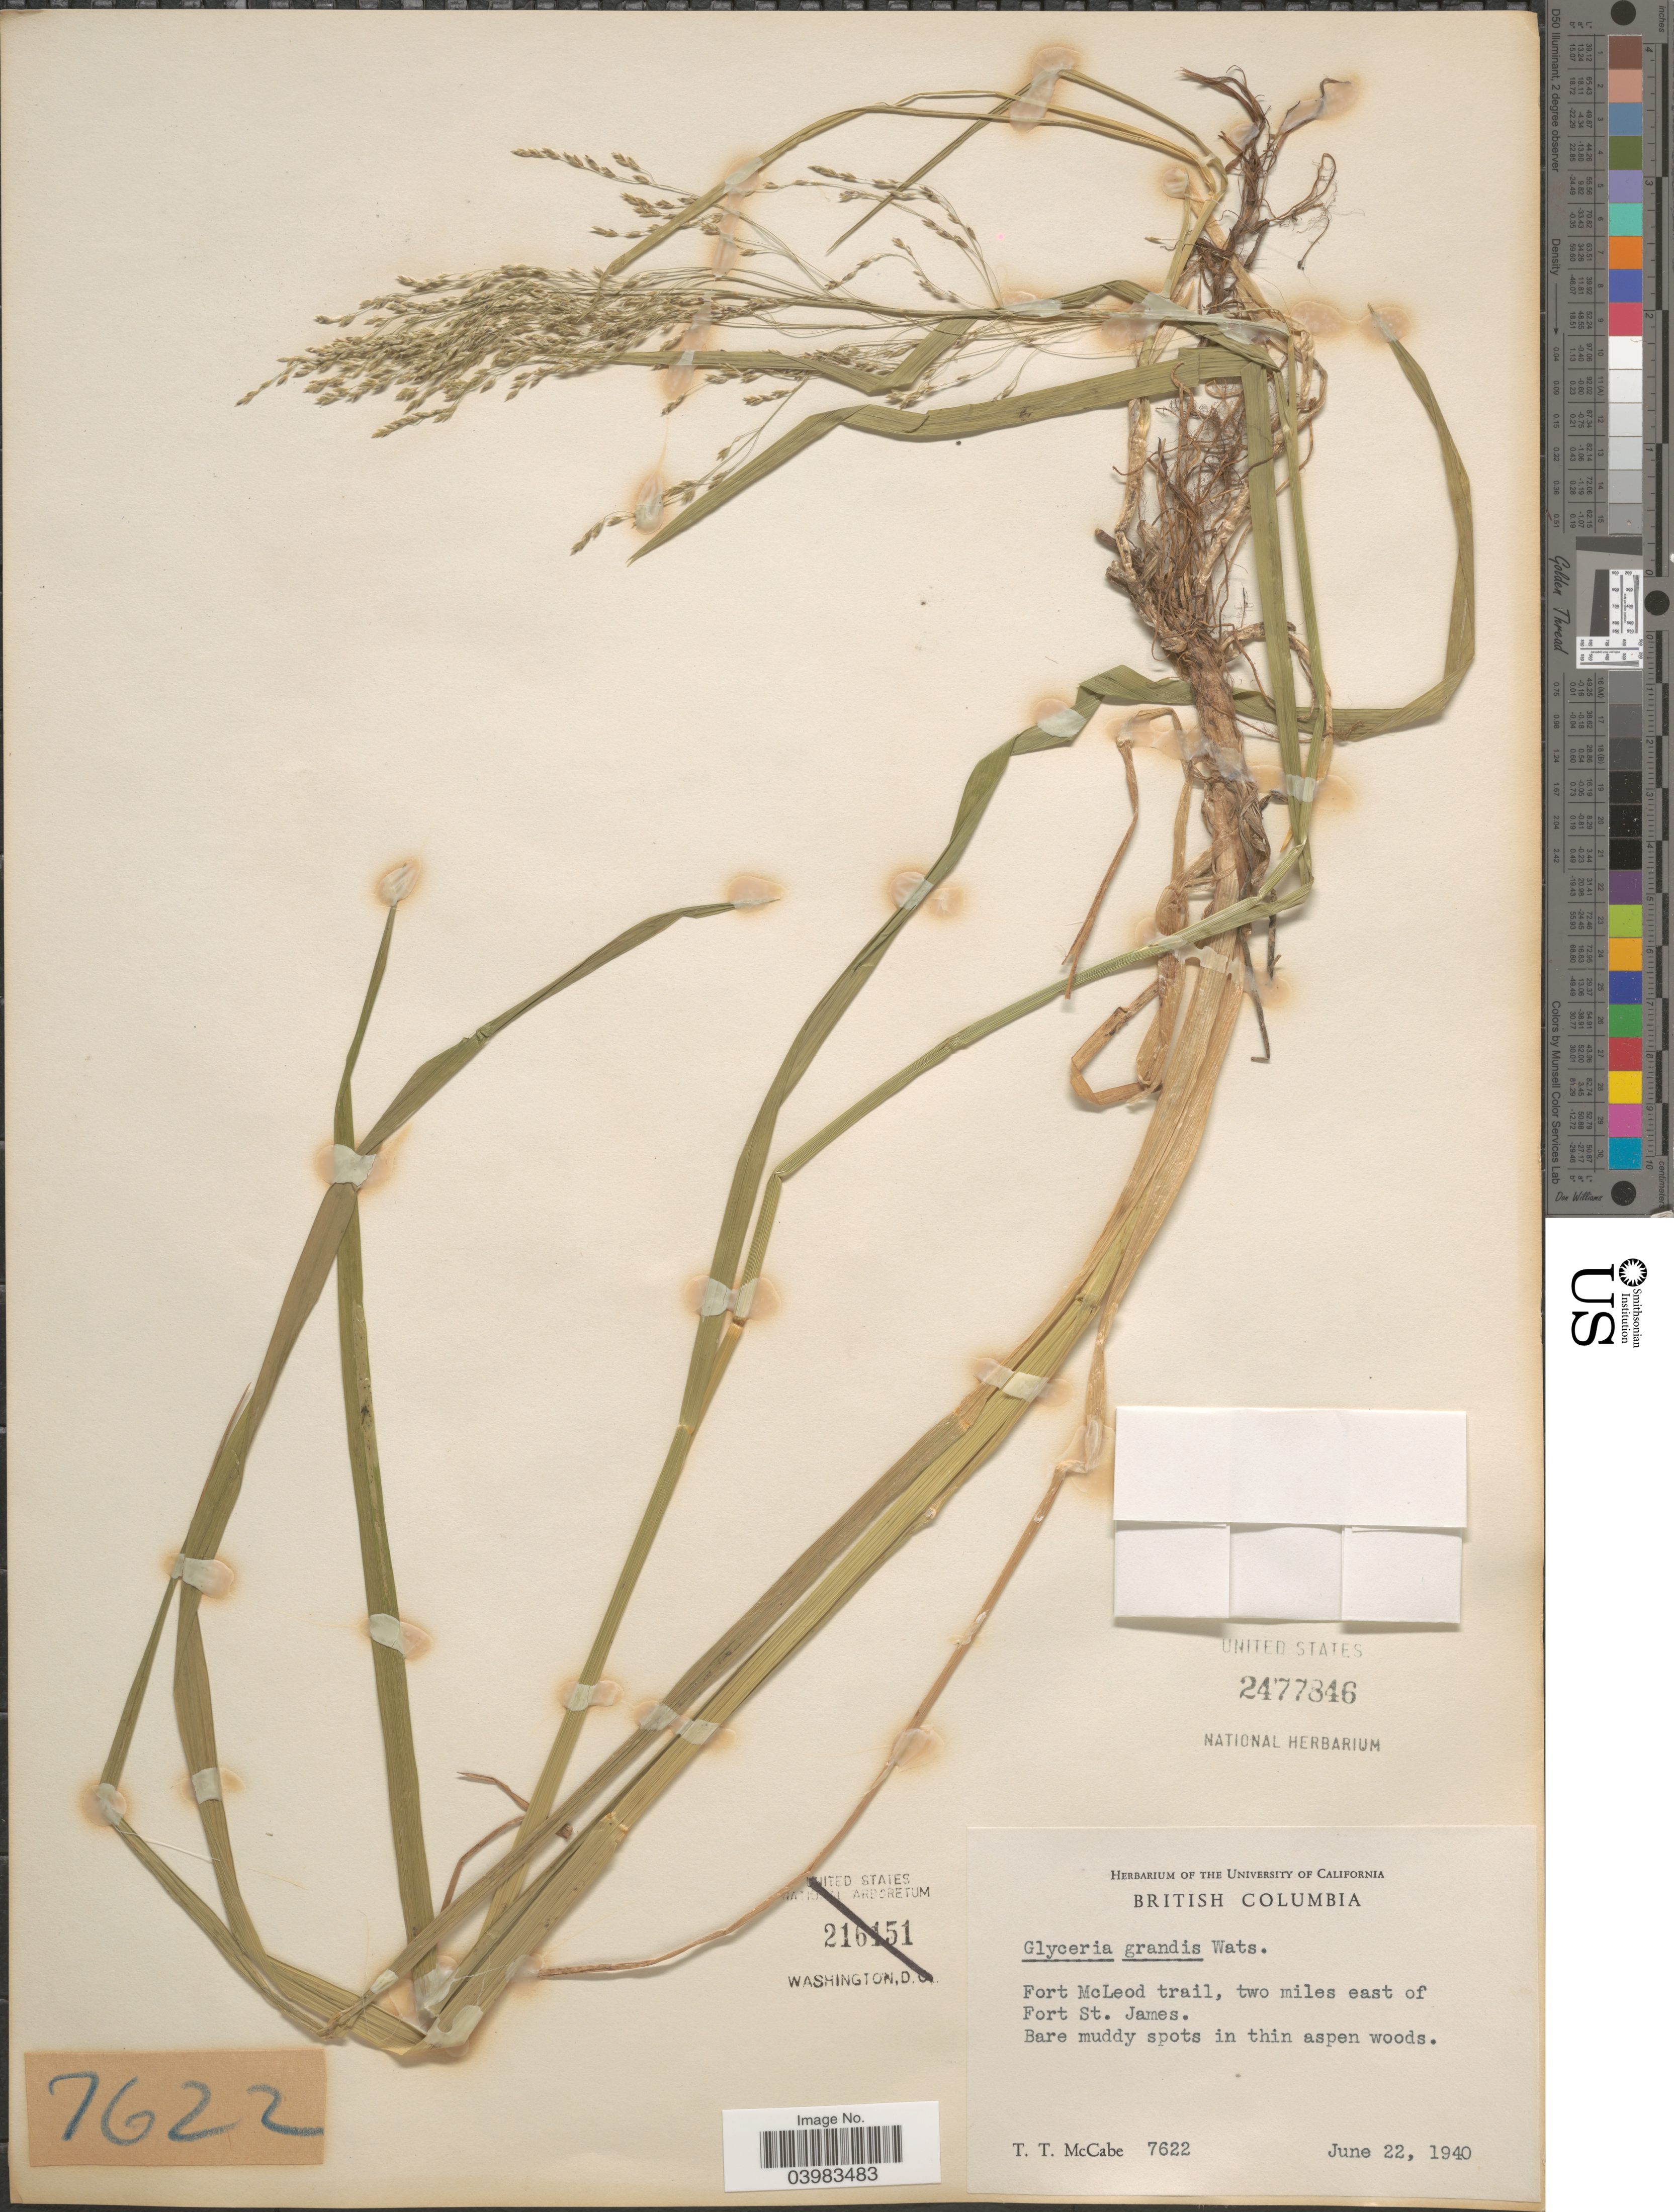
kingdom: Plantae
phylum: Tracheophyta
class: Liliopsida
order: Poales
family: Poaceae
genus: Glyceria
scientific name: Glyceria grandis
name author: S. Watson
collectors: T. McCabe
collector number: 7622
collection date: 1940-06-22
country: Canada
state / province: British Columbia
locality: Fort McLeod trail, two miles east of Fort St. James. Bare muddy spots in this aspen woods.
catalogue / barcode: US 2477846